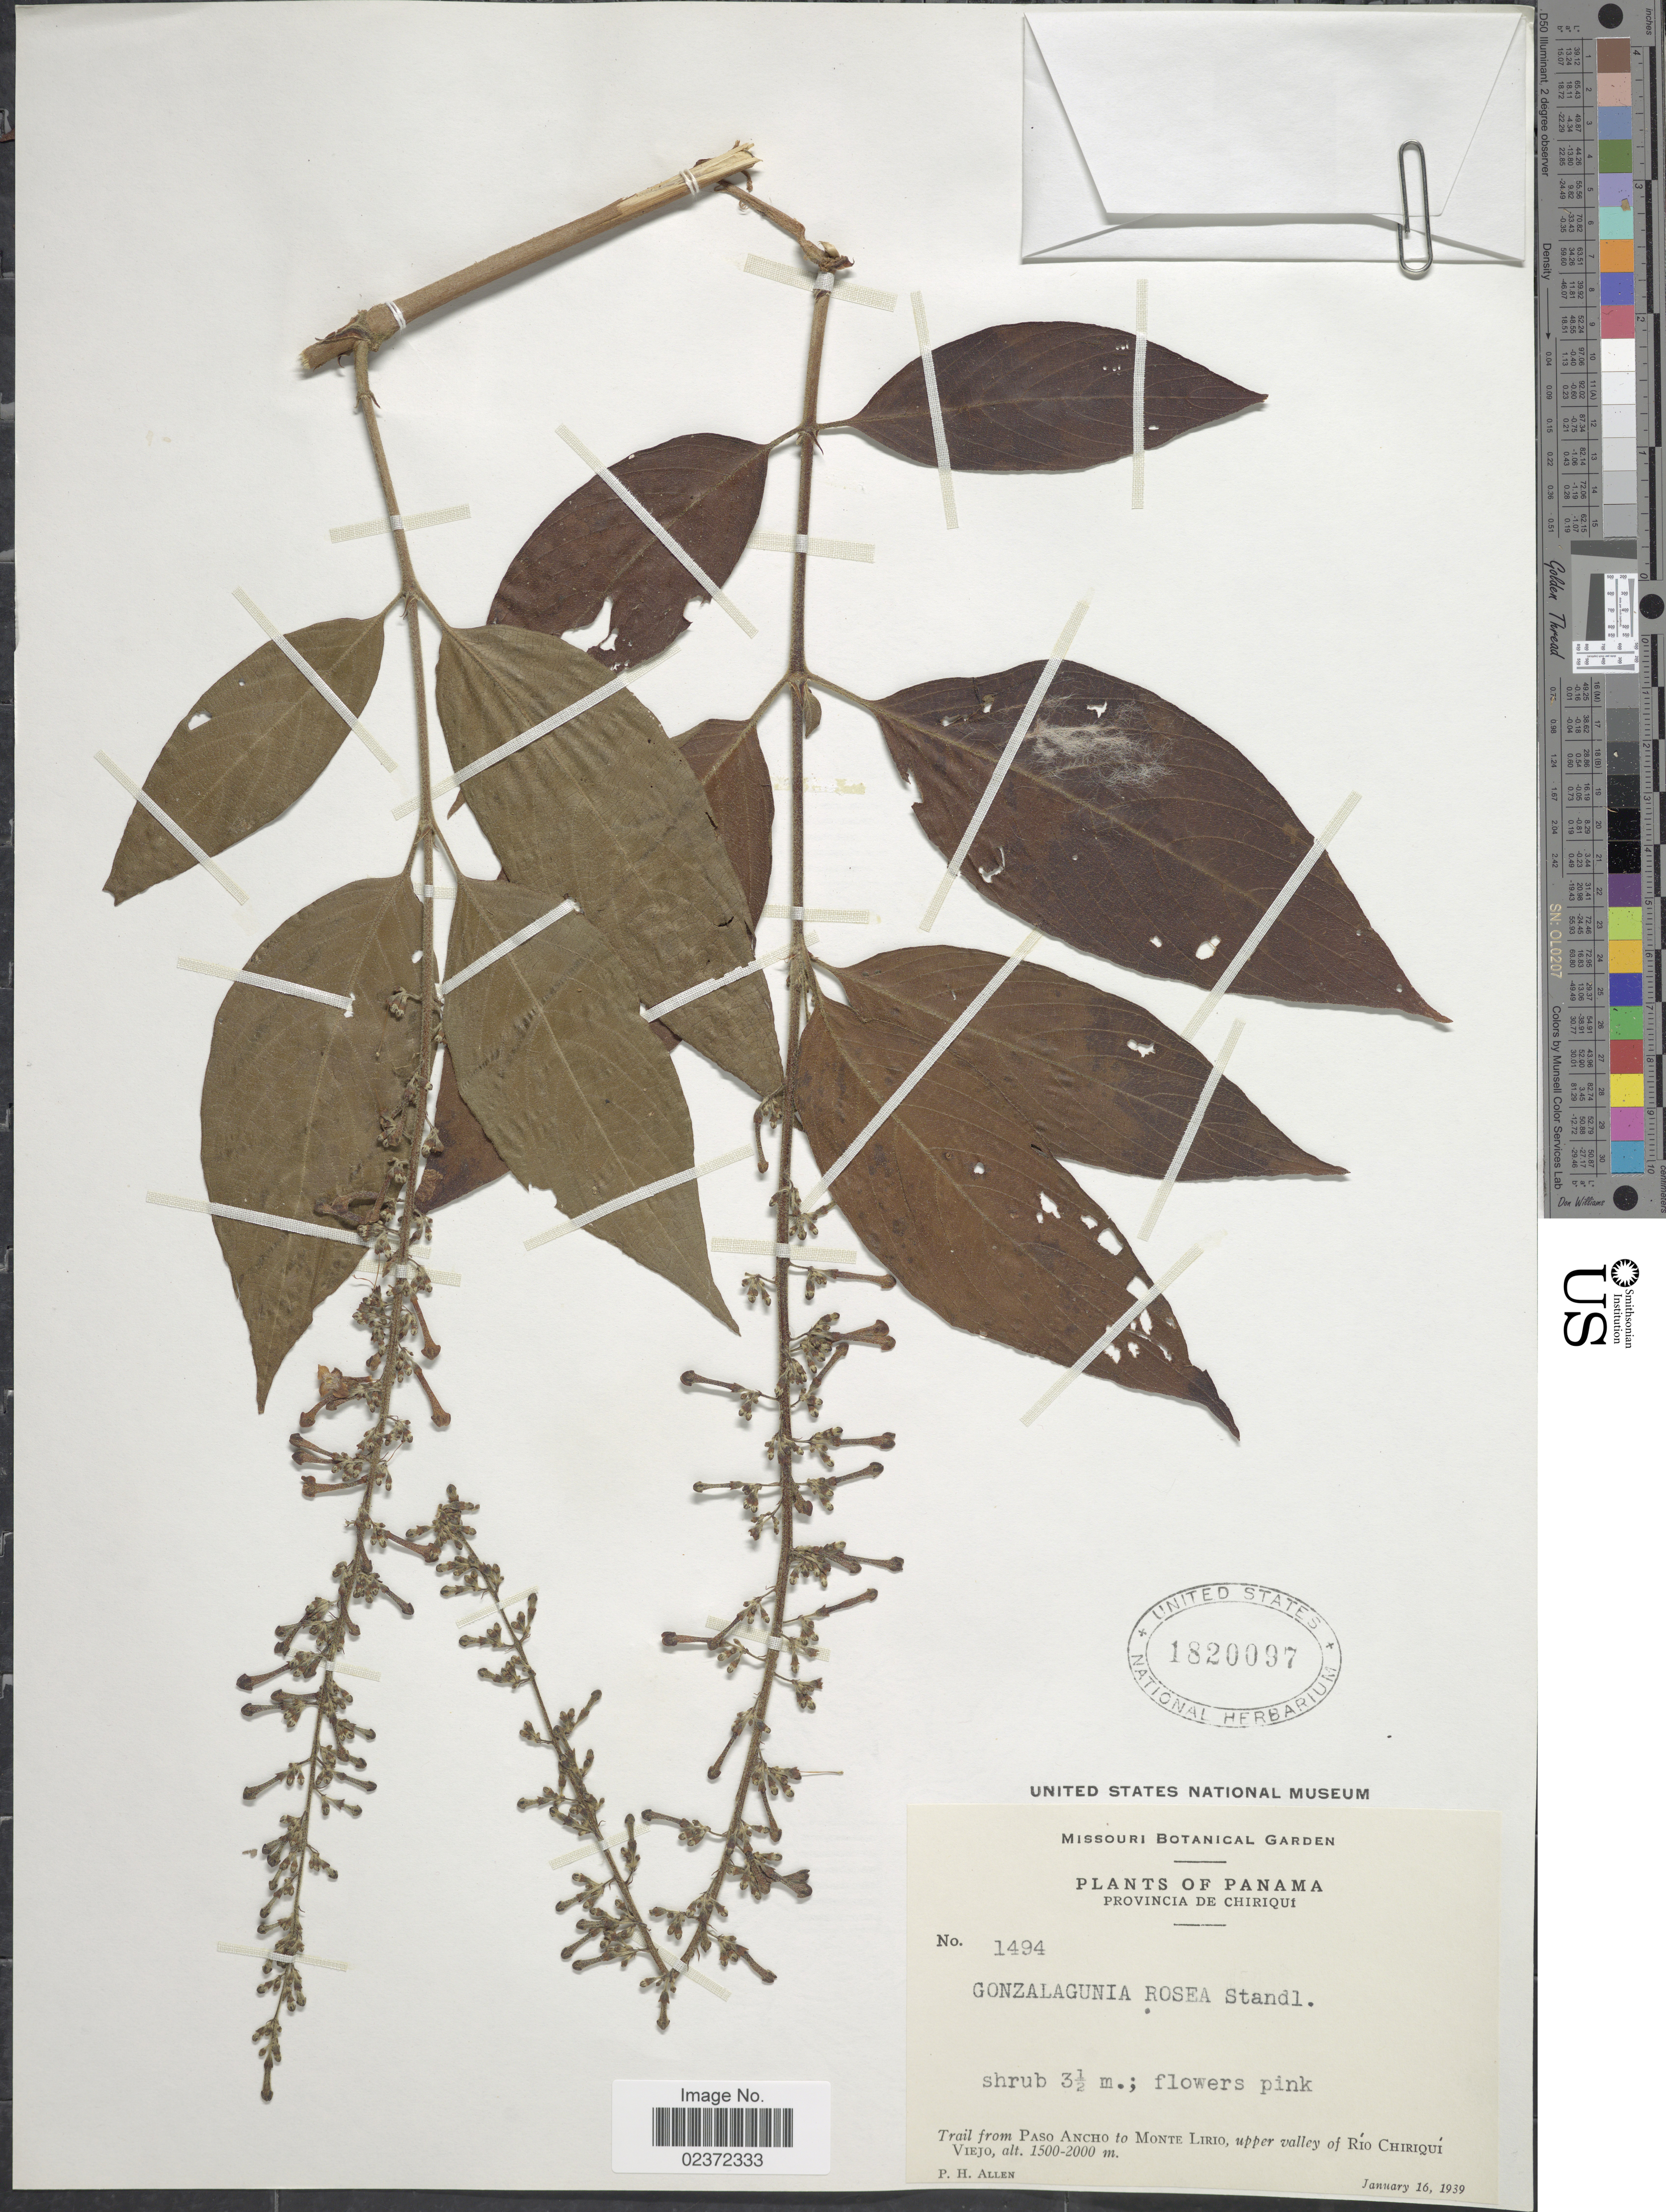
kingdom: Plantae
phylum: Tracheophyta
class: Magnoliopsida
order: Gentianales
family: Rubiaceae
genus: Gonzalagunia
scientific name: Gonzalagunia rosea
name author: Standl.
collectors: P. H. Allen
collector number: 1494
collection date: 1939-01-16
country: Panama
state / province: Chiriqui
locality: Trail from Paso Ancho to Monte Lirio, upper valley of Rio Chiriqui Viejo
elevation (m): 1500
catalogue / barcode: US 1820097